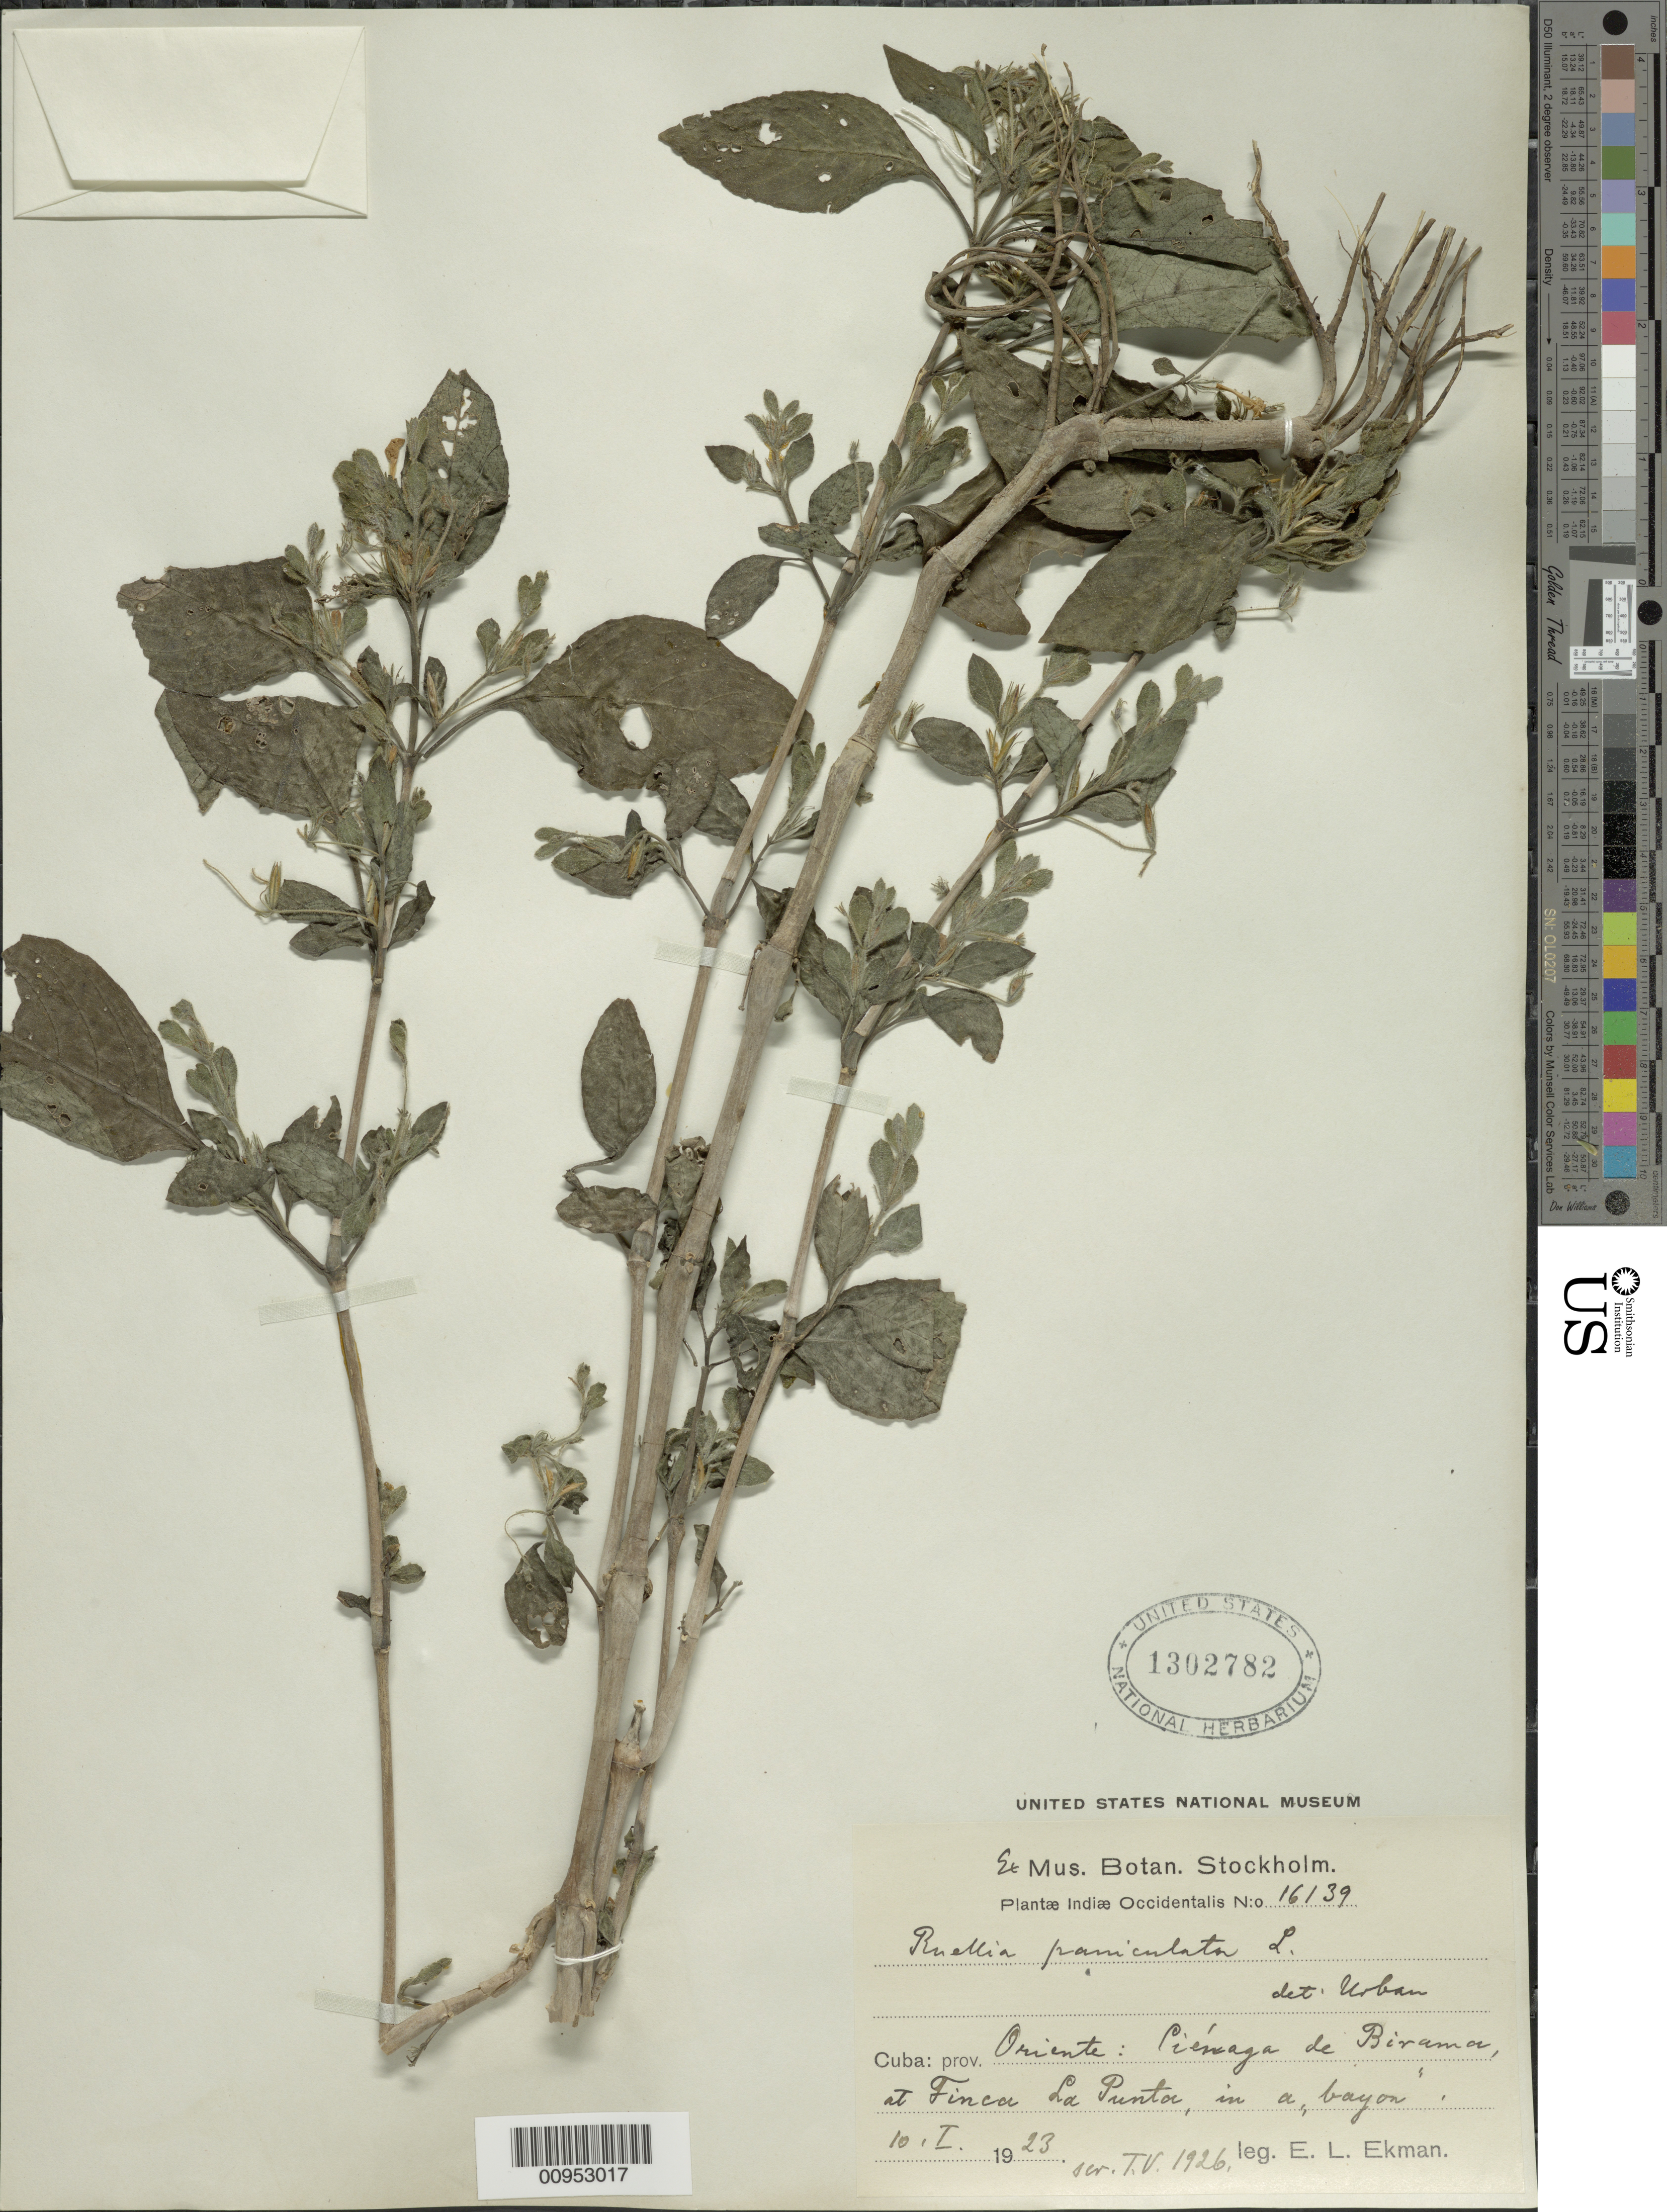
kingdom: Plantae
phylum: Tracheophyta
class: Magnoliopsida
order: Lamiales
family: Acanthaceae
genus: Ruellia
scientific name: Ruellia paniculata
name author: L.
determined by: Urban, --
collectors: E. L. Ekman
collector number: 16139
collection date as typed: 10 Jan 1923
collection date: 1923-01-10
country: Cuba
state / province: Oriente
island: Cuba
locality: Ciénaga de Biramos at Finca La Punta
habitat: In a bayou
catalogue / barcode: US 1302782